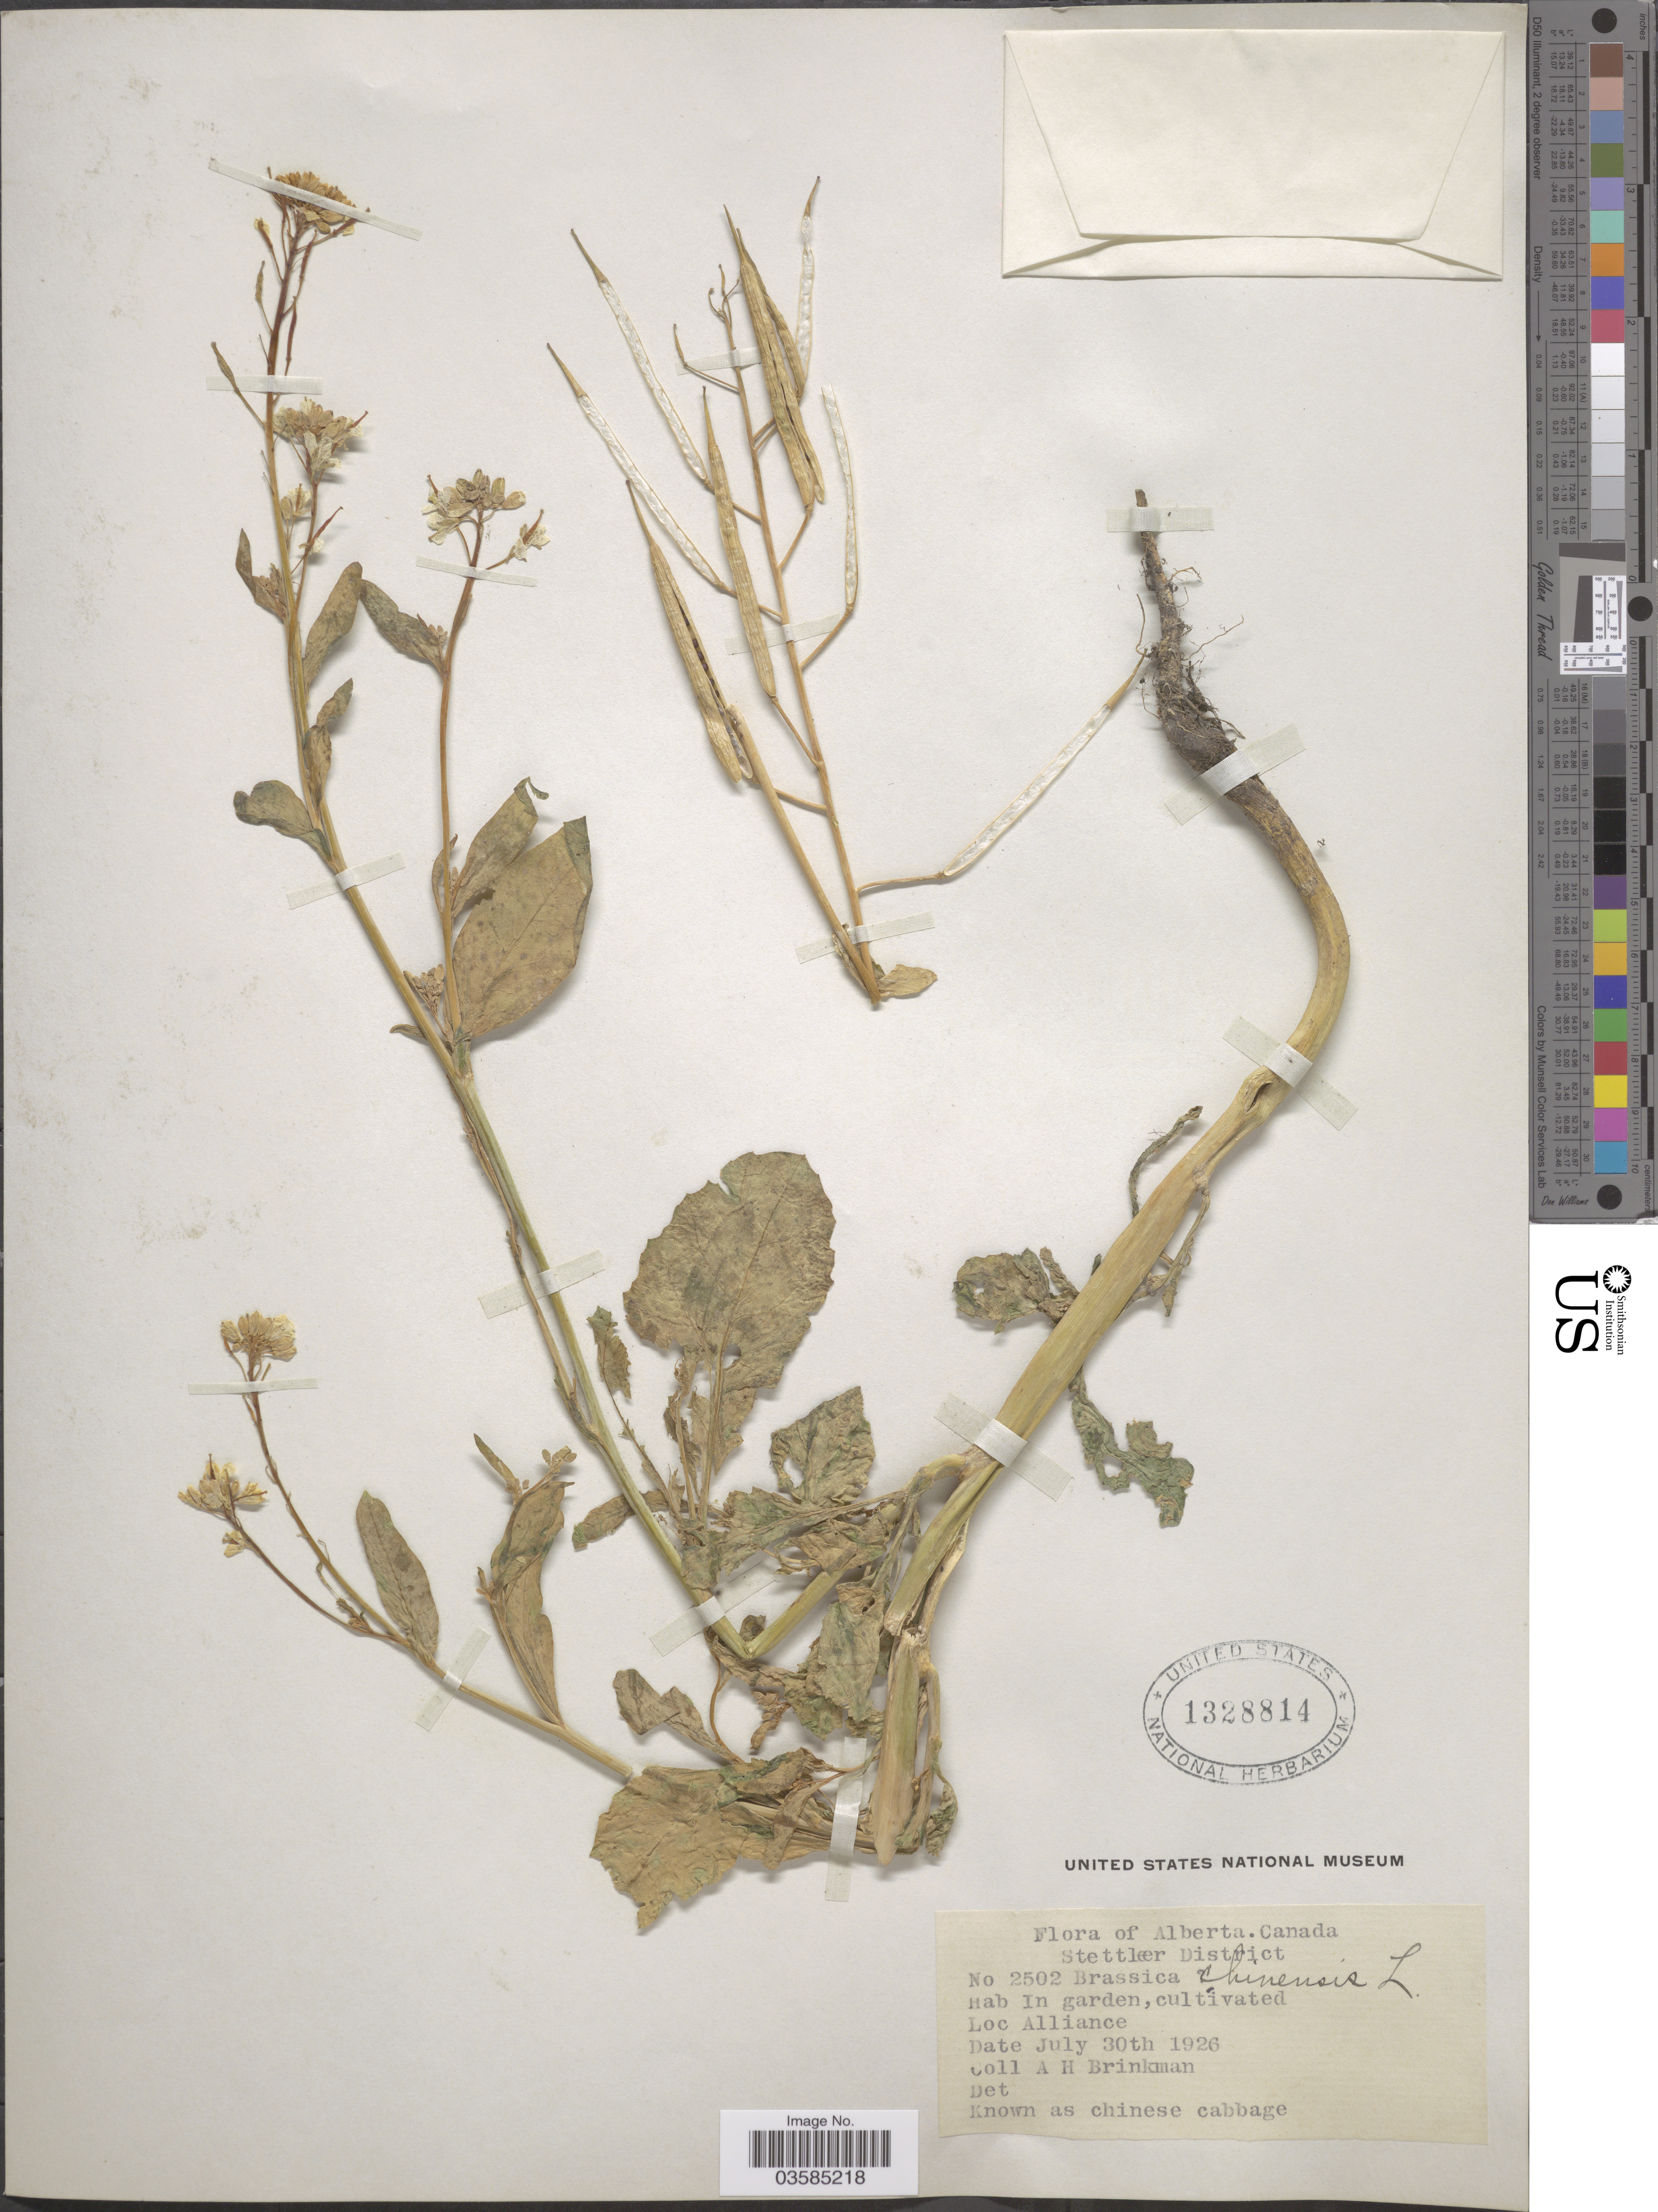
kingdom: Plantae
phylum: Tracheophyta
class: Magnoliopsida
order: Brassicales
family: Brassicaceae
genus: Brassica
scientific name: Brassica chinensis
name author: L.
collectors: A. Brinkman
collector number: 2502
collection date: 1926-07-30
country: Canada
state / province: Alberta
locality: Stettler District. Alliance.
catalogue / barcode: US 1328814